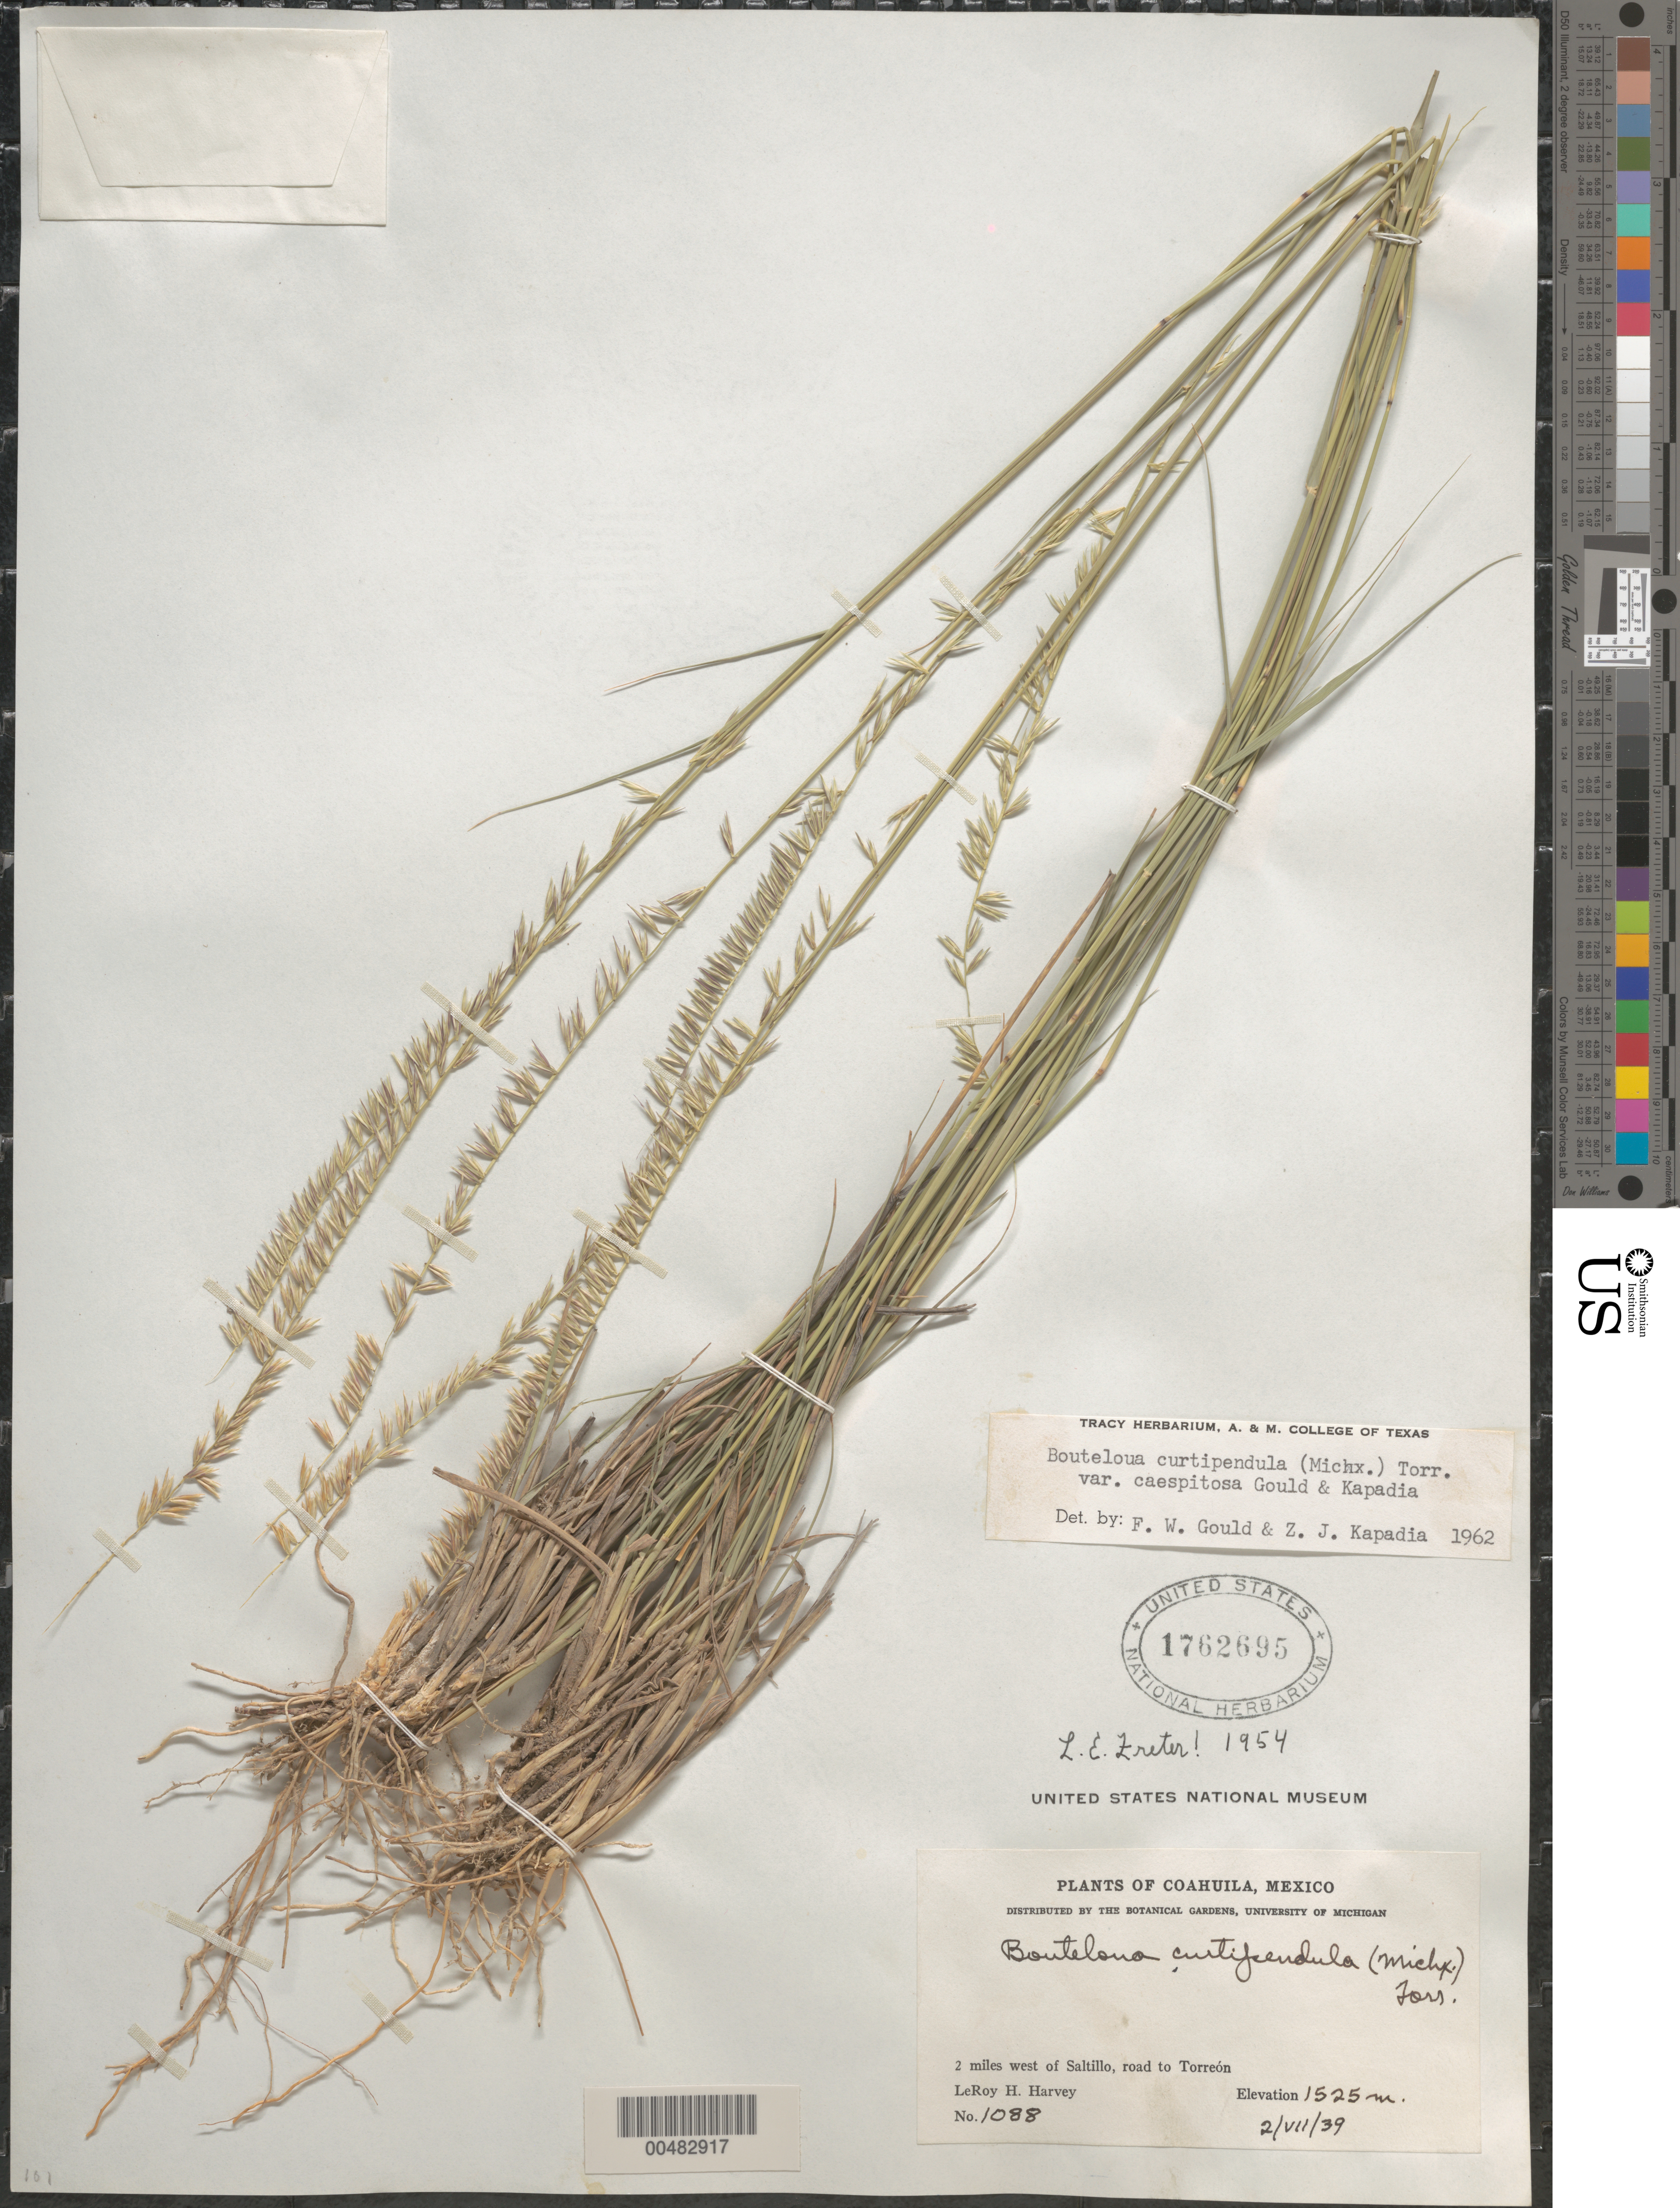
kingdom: Plantae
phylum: Tracheophyta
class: Liliopsida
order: Poales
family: Poaceae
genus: Bouteloua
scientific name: Bouteloua curtipendula var. caespitosa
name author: Gould & Kapadia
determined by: Gould, F. W.; Kapadia, Zarir J.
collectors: L. H. Harvey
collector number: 1088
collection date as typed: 2 Jul 1939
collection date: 1939-07-02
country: Mexico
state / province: Coahuila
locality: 2 mi W of Saltillo, road to Torreón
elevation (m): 1525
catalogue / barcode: US 1762695